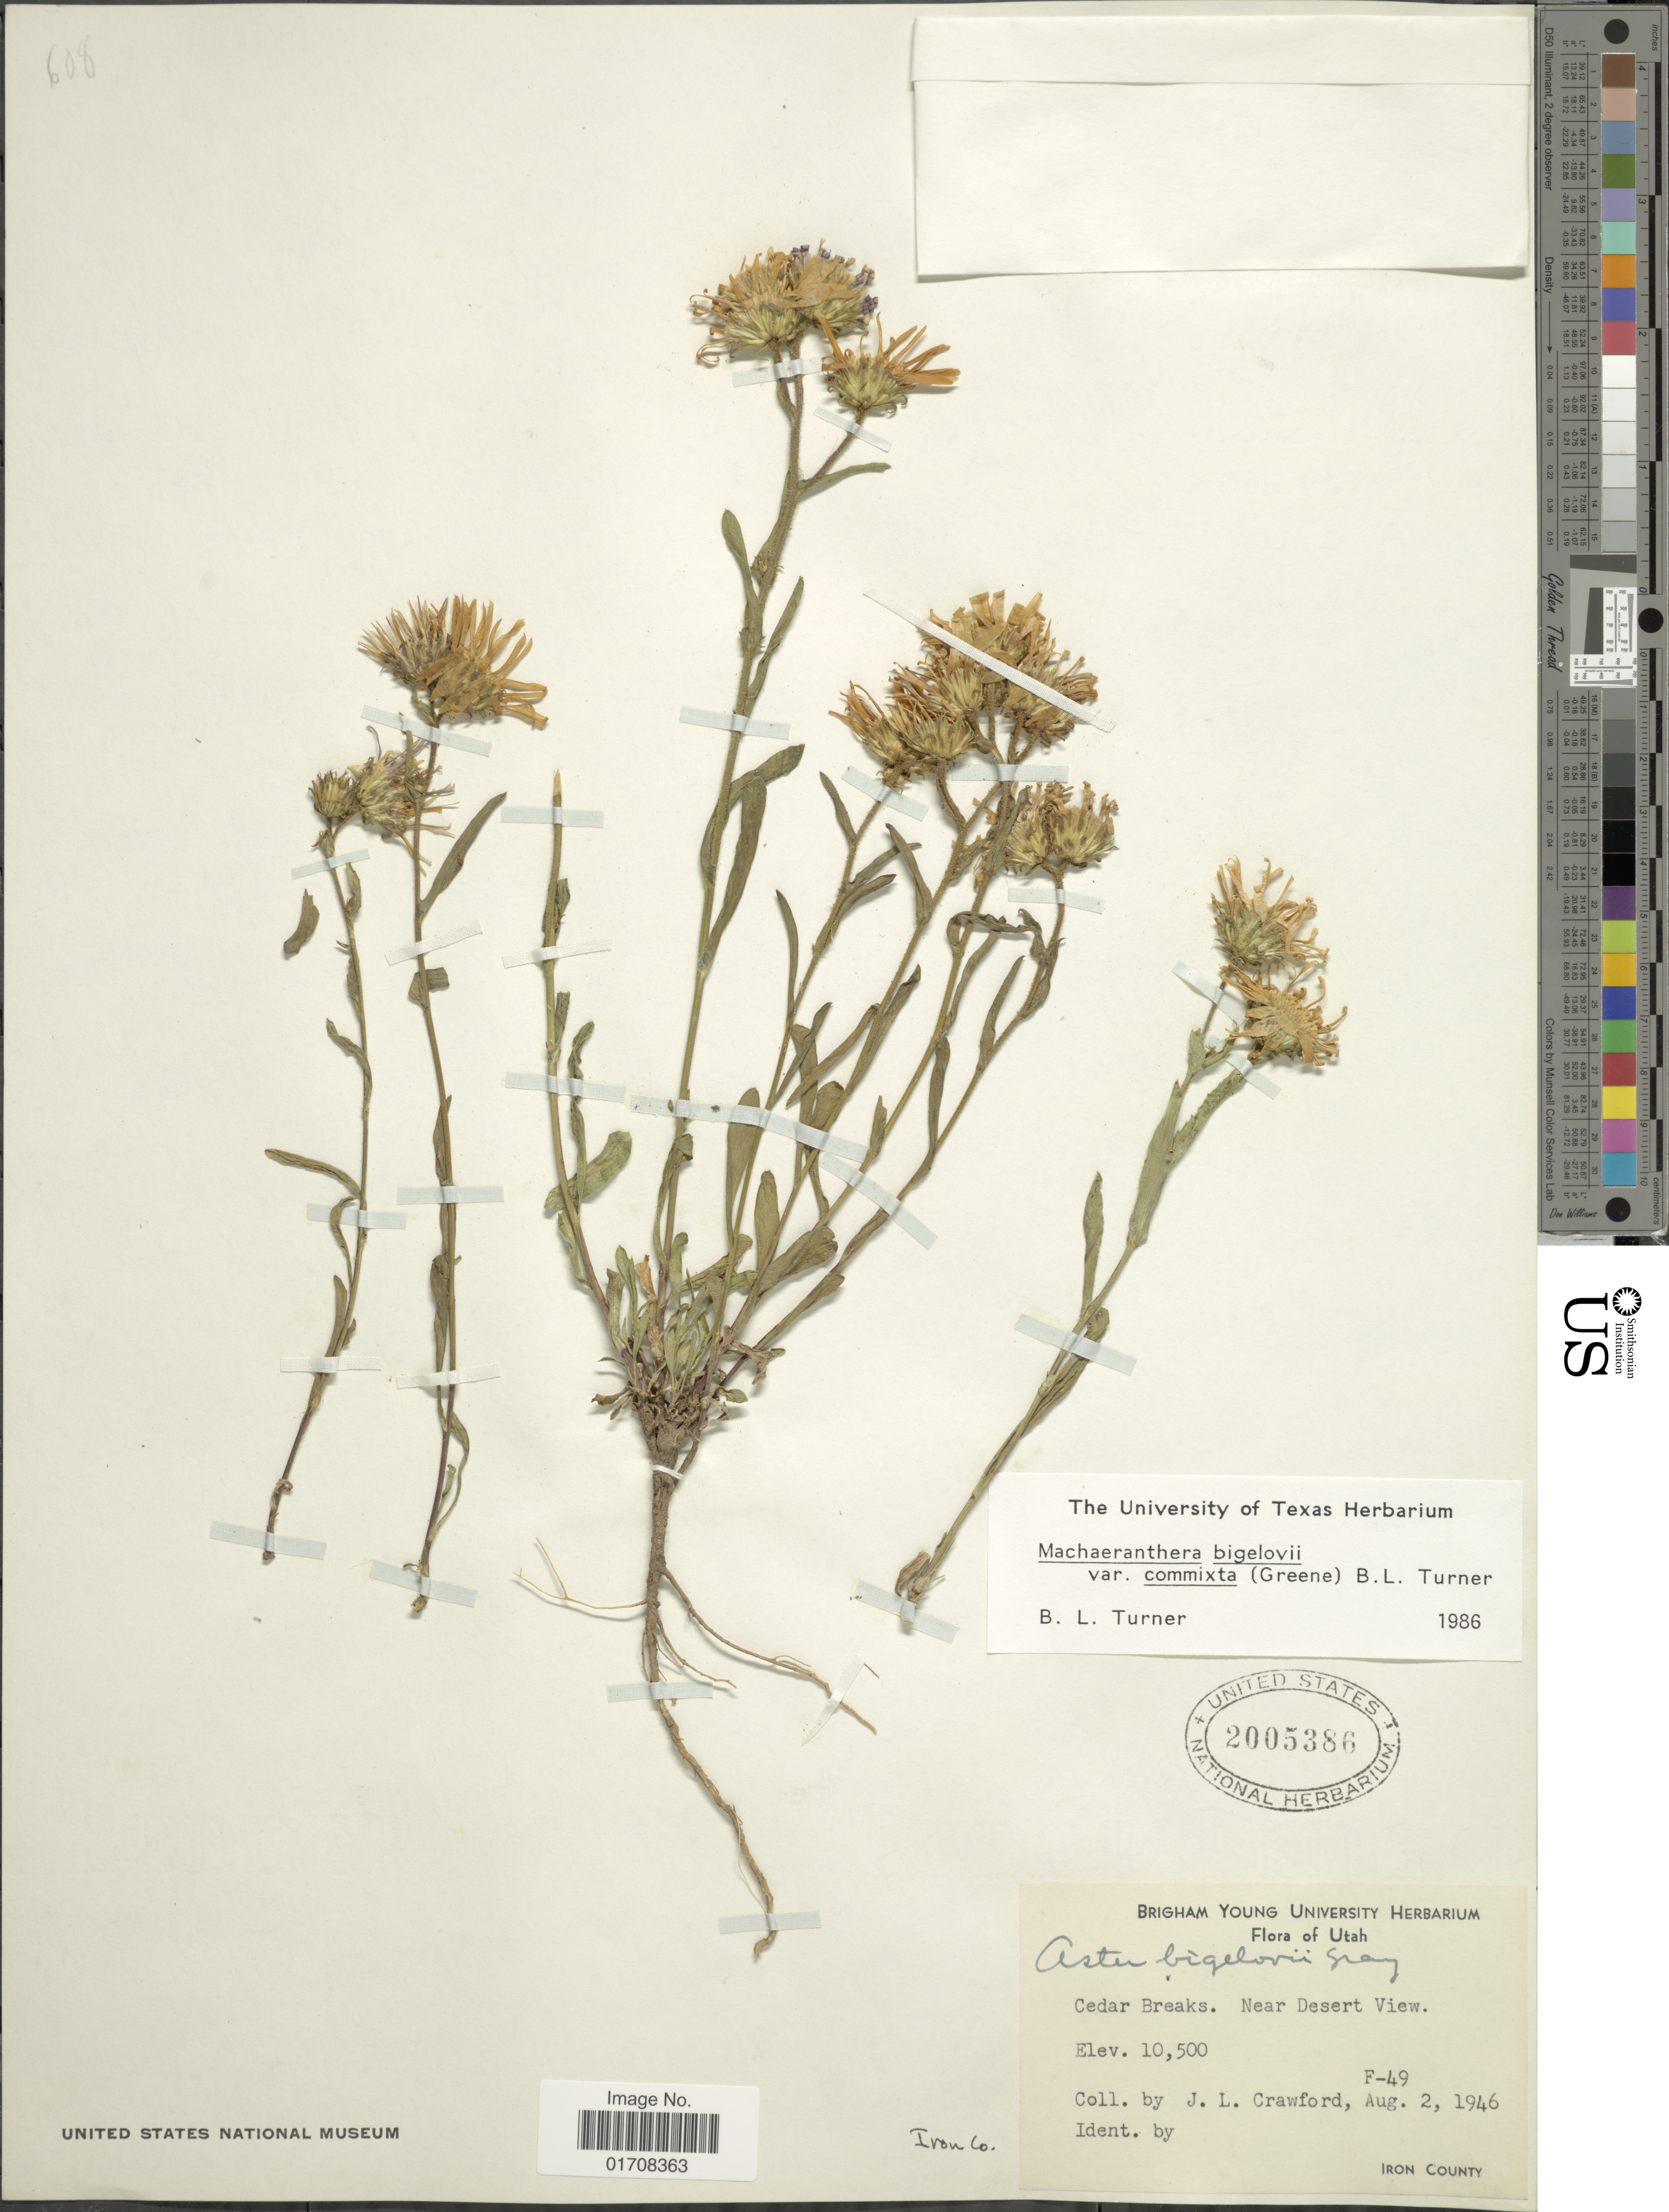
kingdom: Plantae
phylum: Tracheophyta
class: Magnoliopsida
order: Asterales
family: Asteraceae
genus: Machaeranthera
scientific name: Machaeranthera bigelovii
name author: (A. Gray) Greene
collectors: J. Crawford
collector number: F-49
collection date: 1946-08-02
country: United States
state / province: Utah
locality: Cedar Breaks, near Desert View, Iron Co.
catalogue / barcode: US 2005386